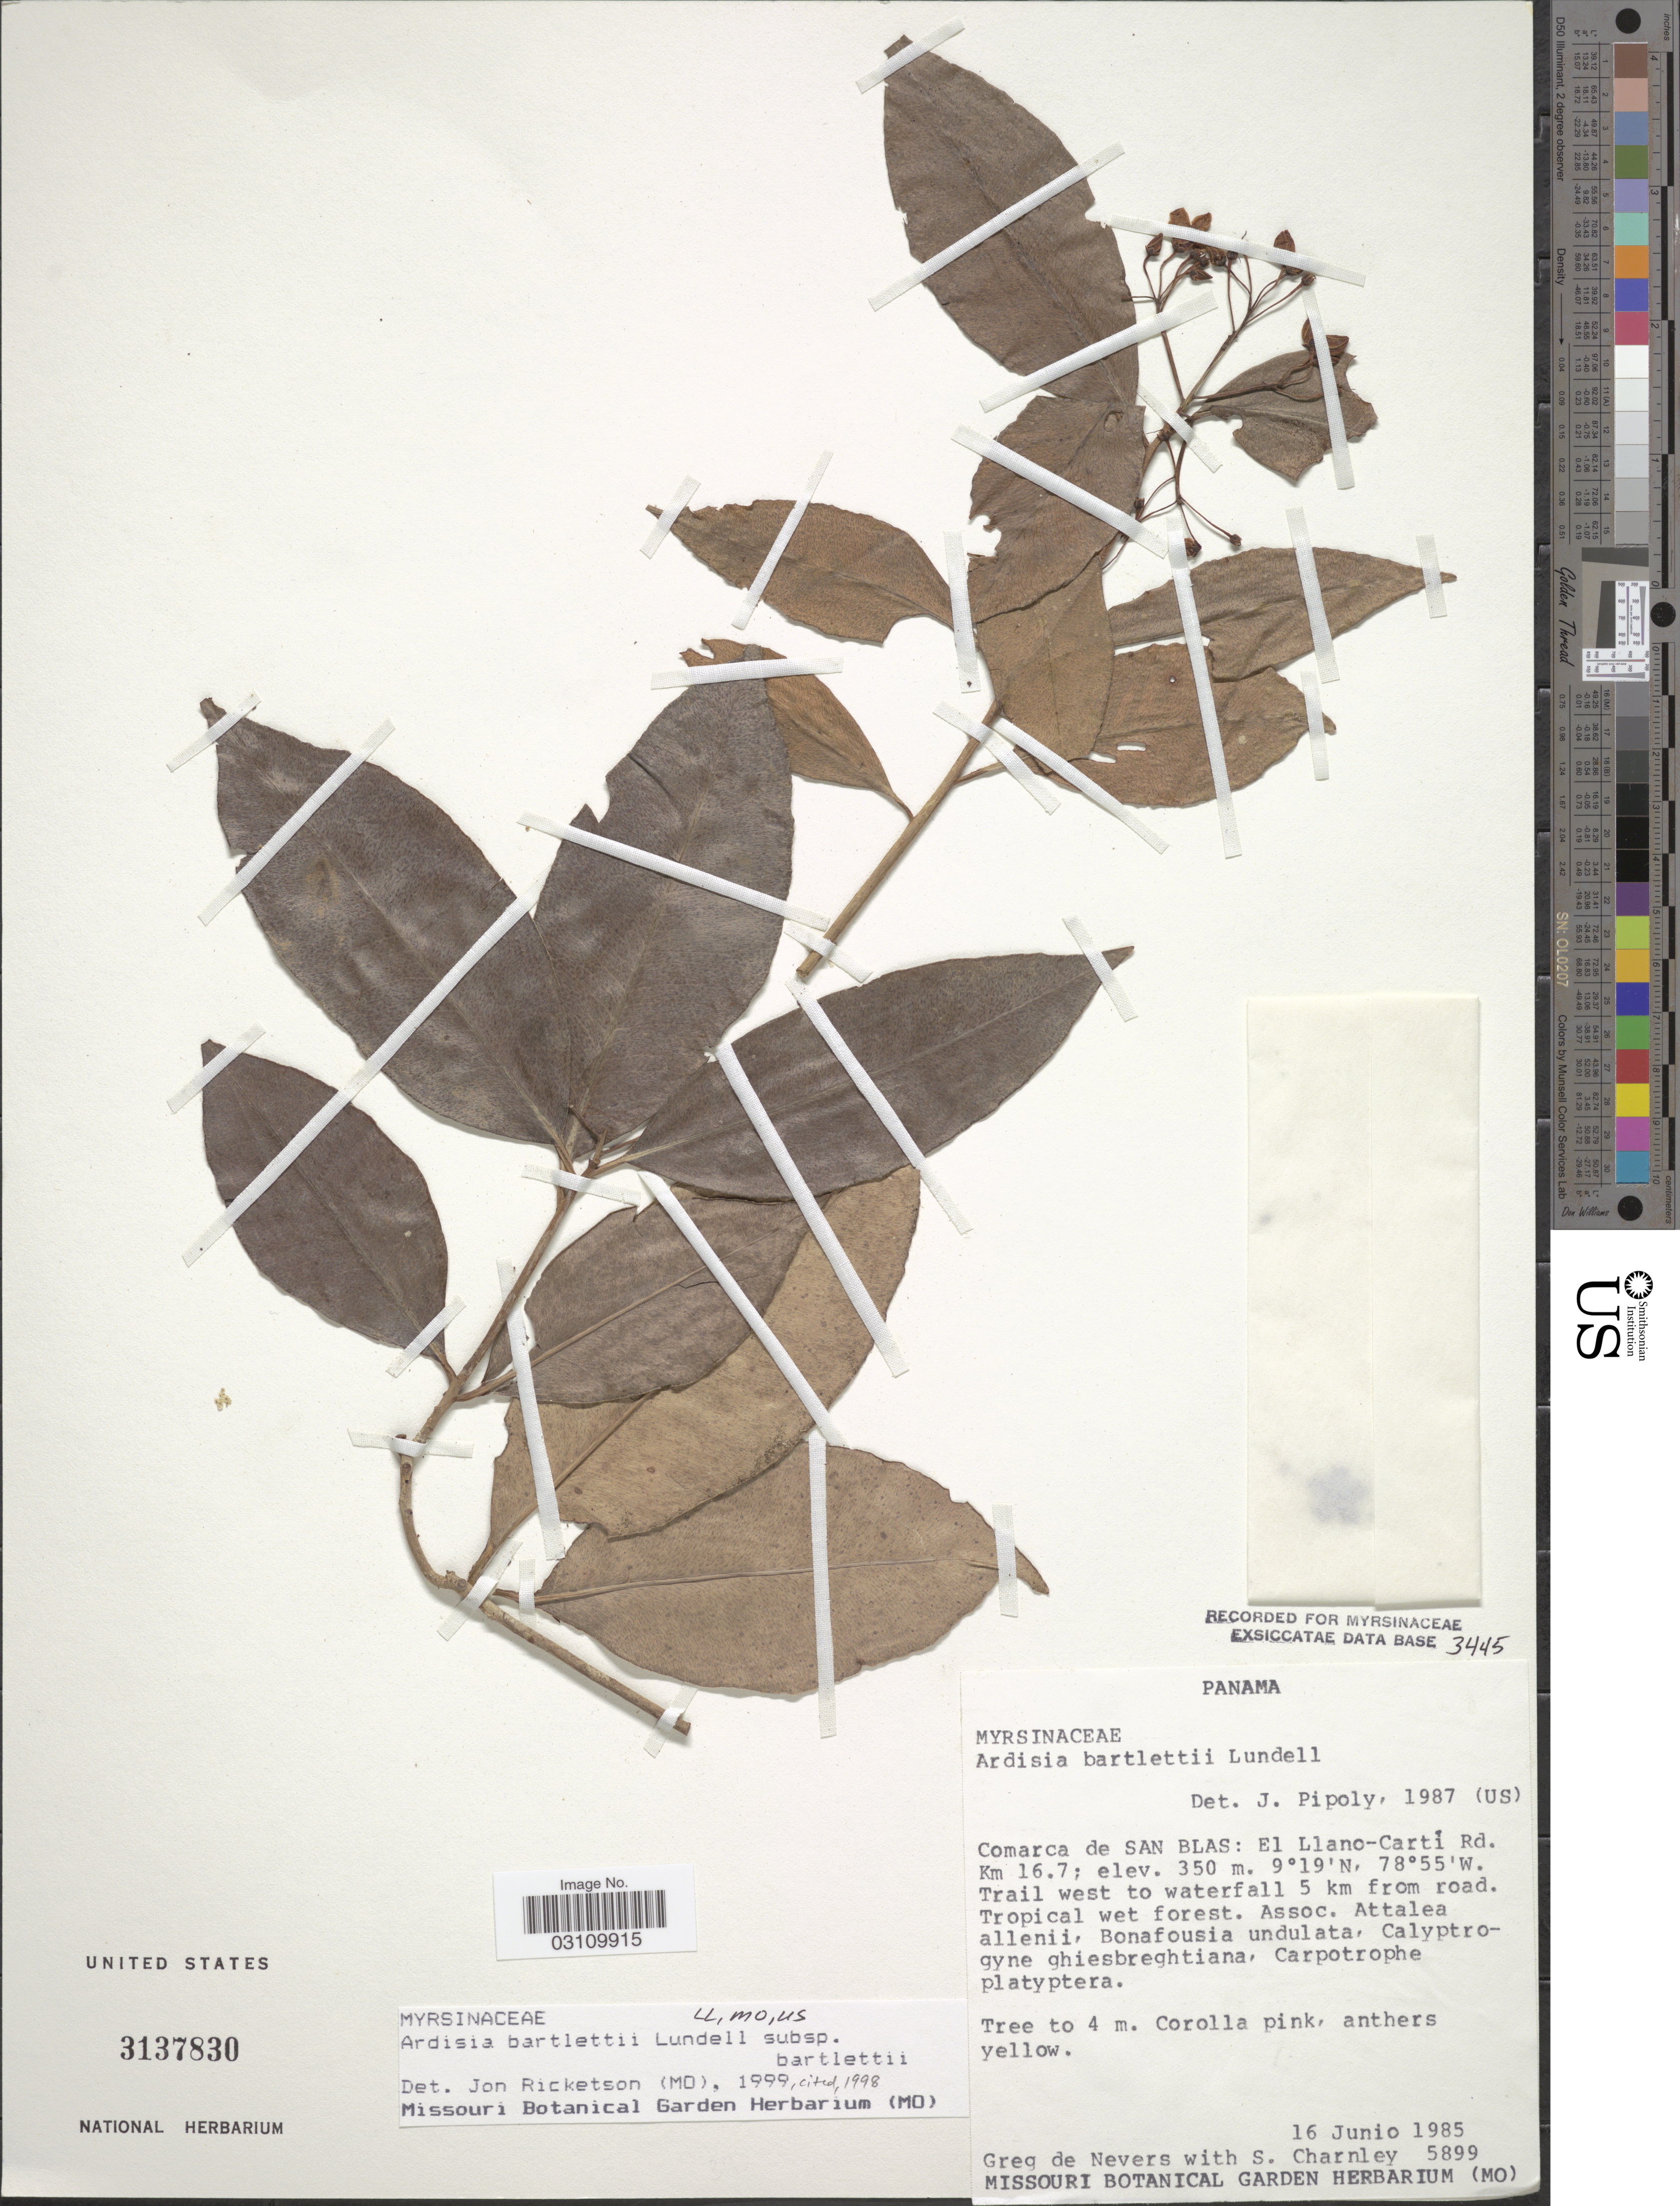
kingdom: Plantae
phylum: Tracheophyta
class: Magnoliopsida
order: Ericales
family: Primulaceae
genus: Ardisia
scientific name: Ardisia bartletii var. bartlettii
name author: Lundell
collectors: G. Nevers & S. Charnley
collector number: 5899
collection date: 1985-06-16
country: Panama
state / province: Kuna Yala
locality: Comarca de San Blas: El Llano-Carti Rd. Km 16.7; Trail west to waterfall 5 km from road.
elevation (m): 350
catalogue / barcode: US 3137830